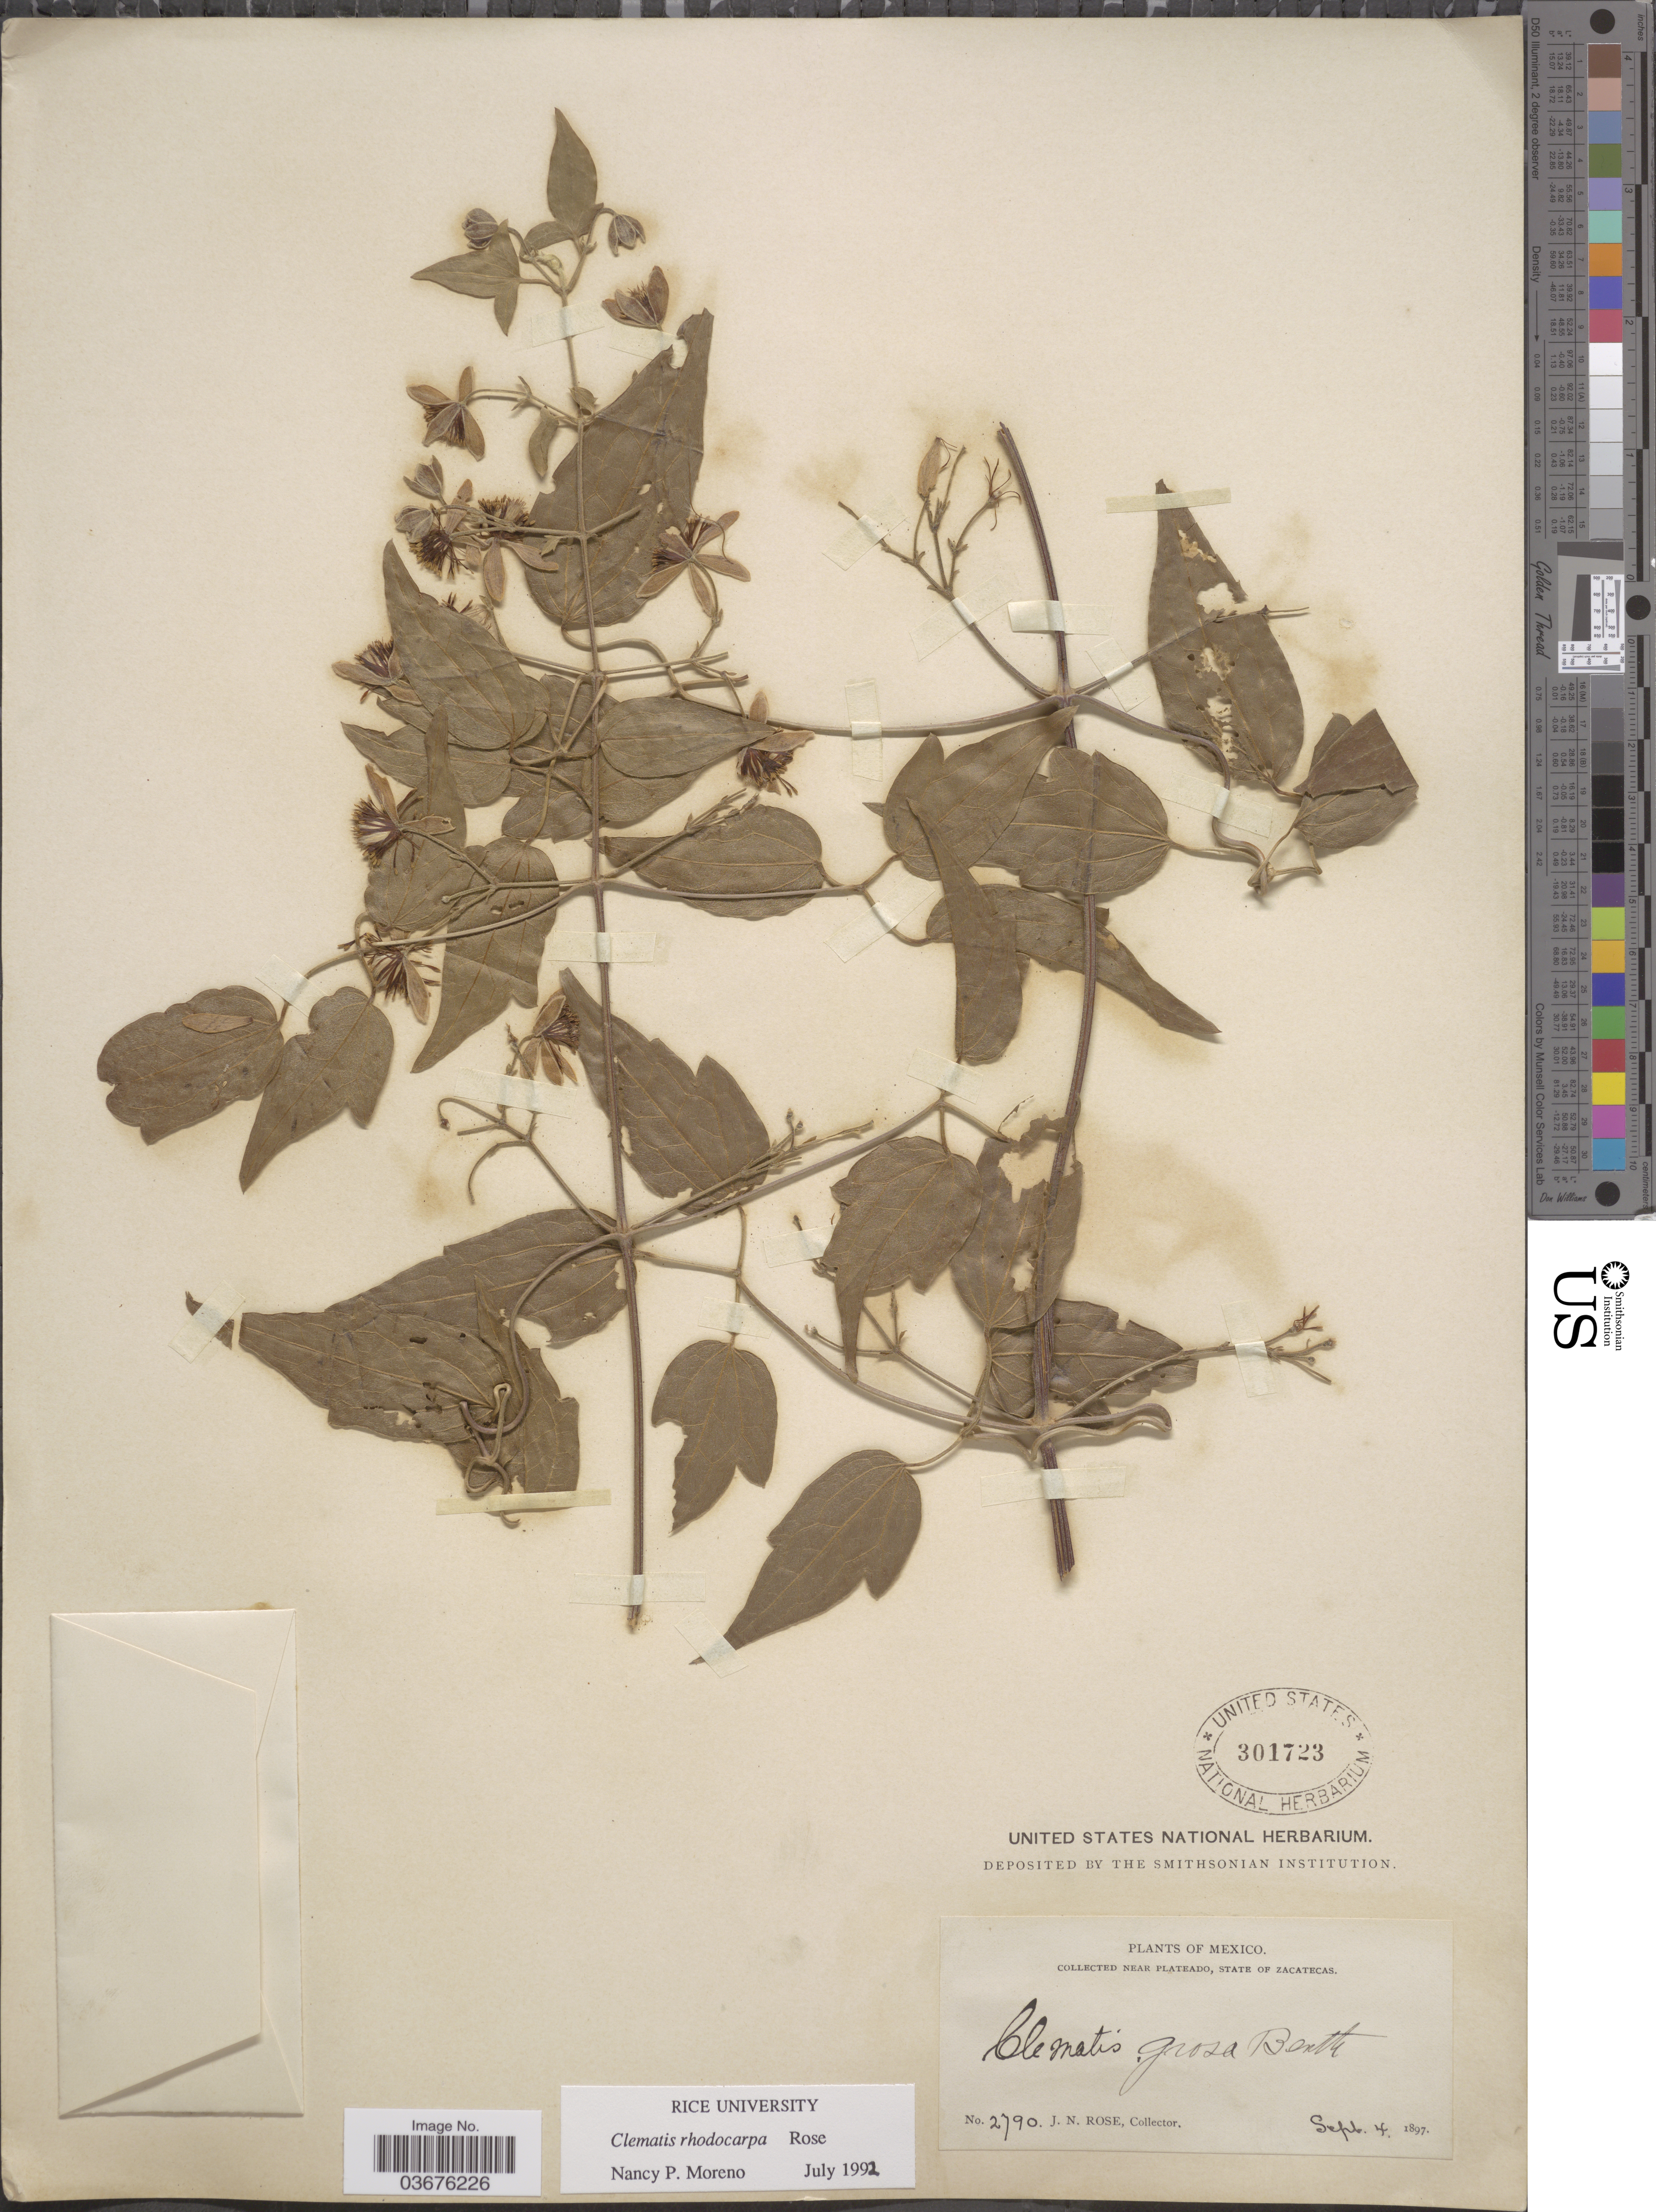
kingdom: Plantae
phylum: Tracheophyta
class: Magnoliopsida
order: Ranunculales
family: Ranunculaceae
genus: Clematis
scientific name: Clematis rhodocarpa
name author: Rose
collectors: J. N. Rose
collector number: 2790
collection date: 1897-09-04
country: Mexico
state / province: Zacatecas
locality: Near Plateado.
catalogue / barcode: US 301723